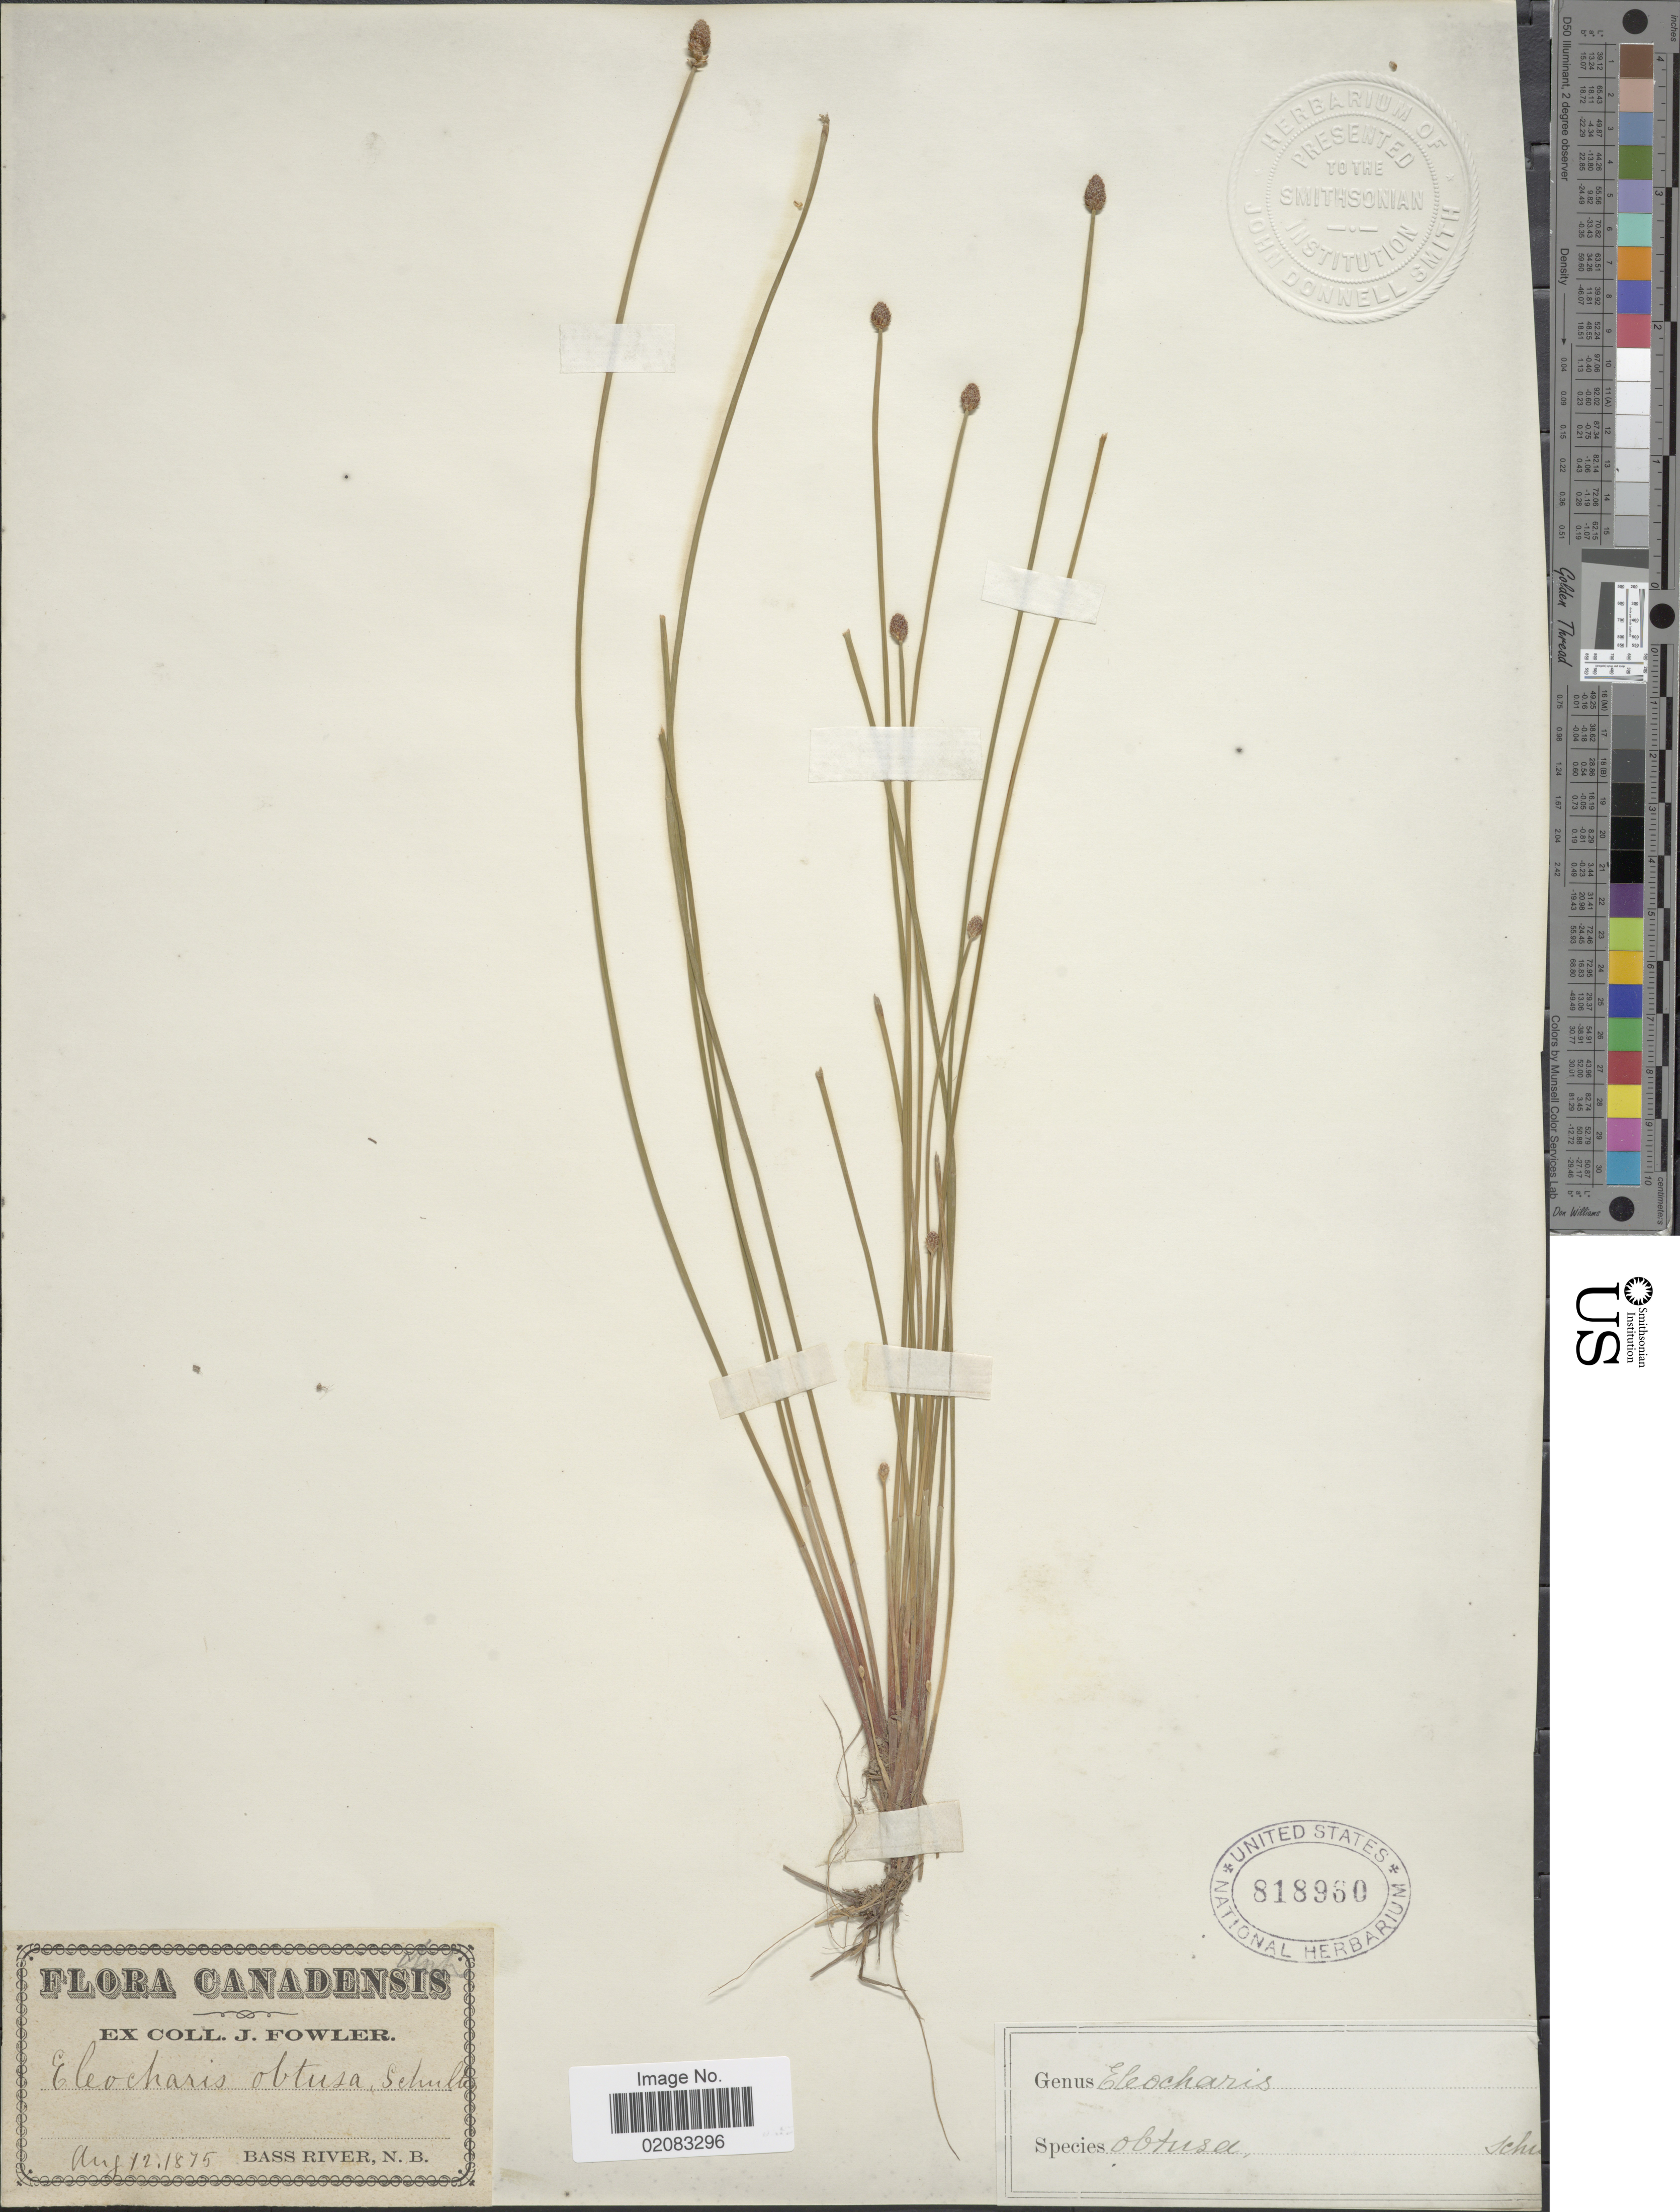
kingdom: Plantae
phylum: Tracheophyta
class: Liliopsida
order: Poales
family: Cyperaceae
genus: Eleocharis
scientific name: Eleocharis obtusa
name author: (Willd.) Schult.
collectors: J. P. Fowler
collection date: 1875-08-12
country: Canada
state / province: New Brunswick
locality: Bass River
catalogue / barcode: US 818960